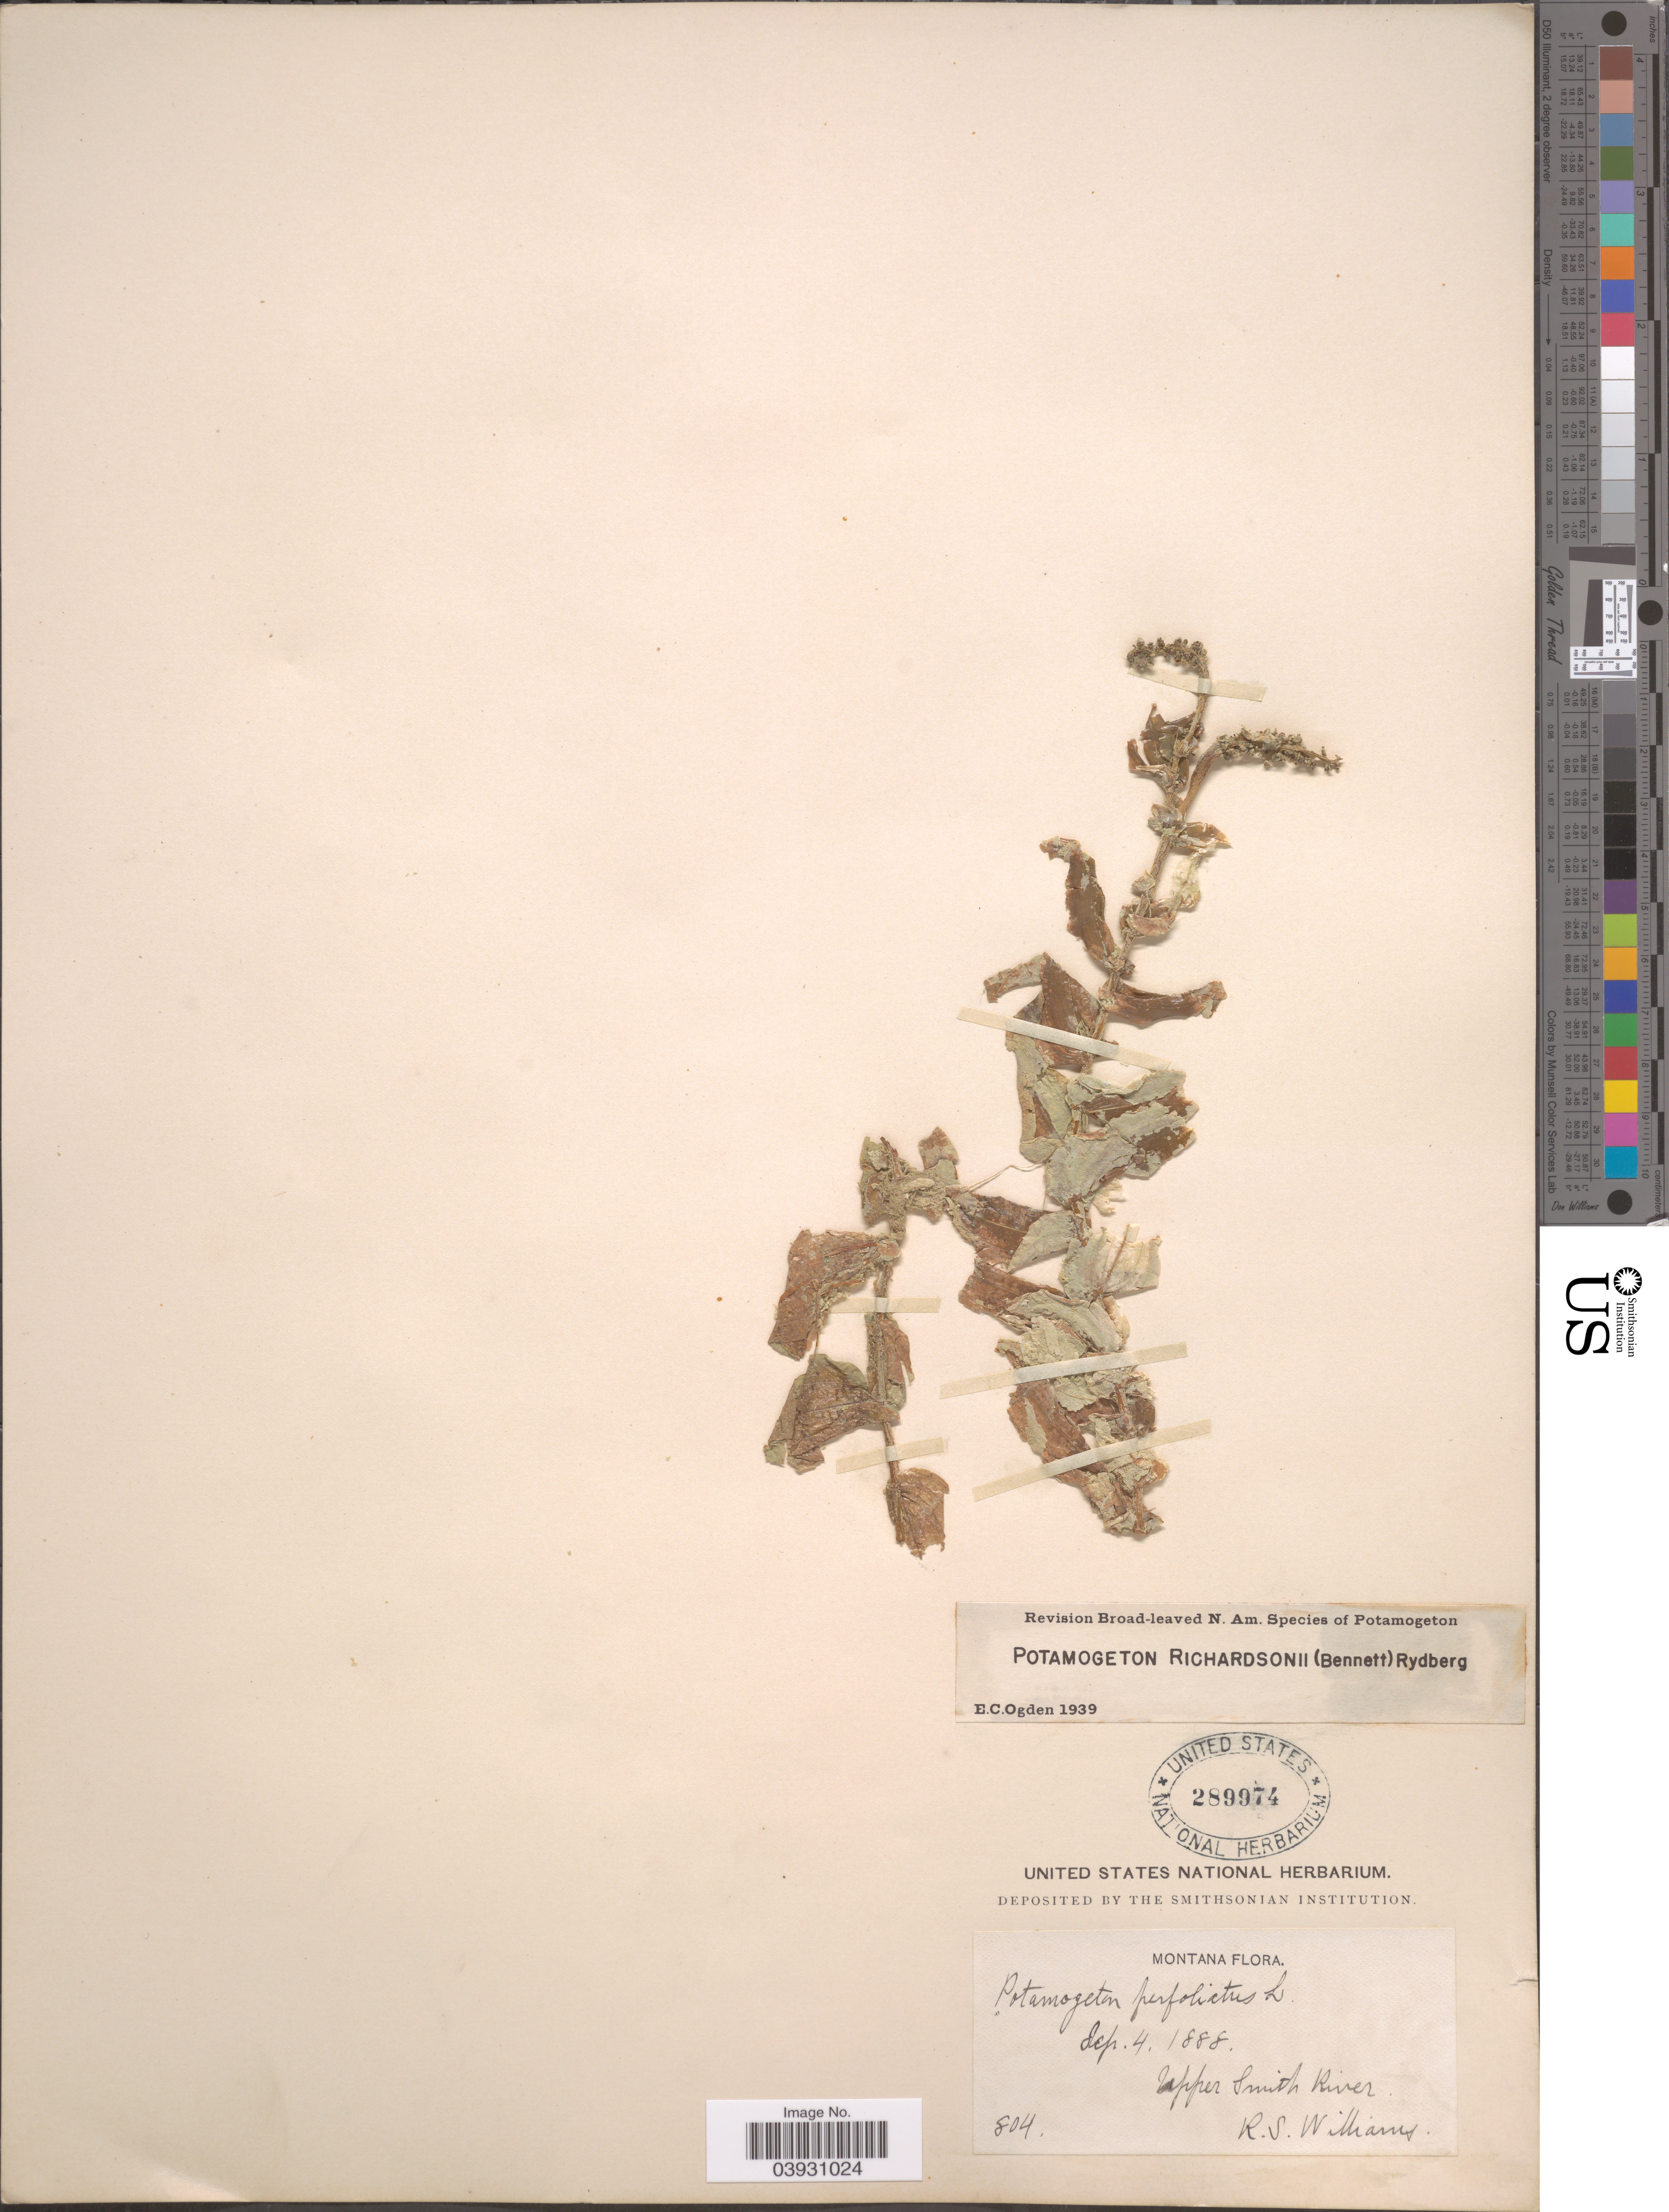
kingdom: Plantae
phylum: Tracheophyta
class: Liliopsida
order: Alismatales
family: Potamogetonaceae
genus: Potamogeton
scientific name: Potamogeton richardsonii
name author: (A.W. Benn.) Rydb.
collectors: R. S. Williams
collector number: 804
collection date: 1888-09-04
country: United States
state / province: Montana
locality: Upper Smith River.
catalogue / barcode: US 289974